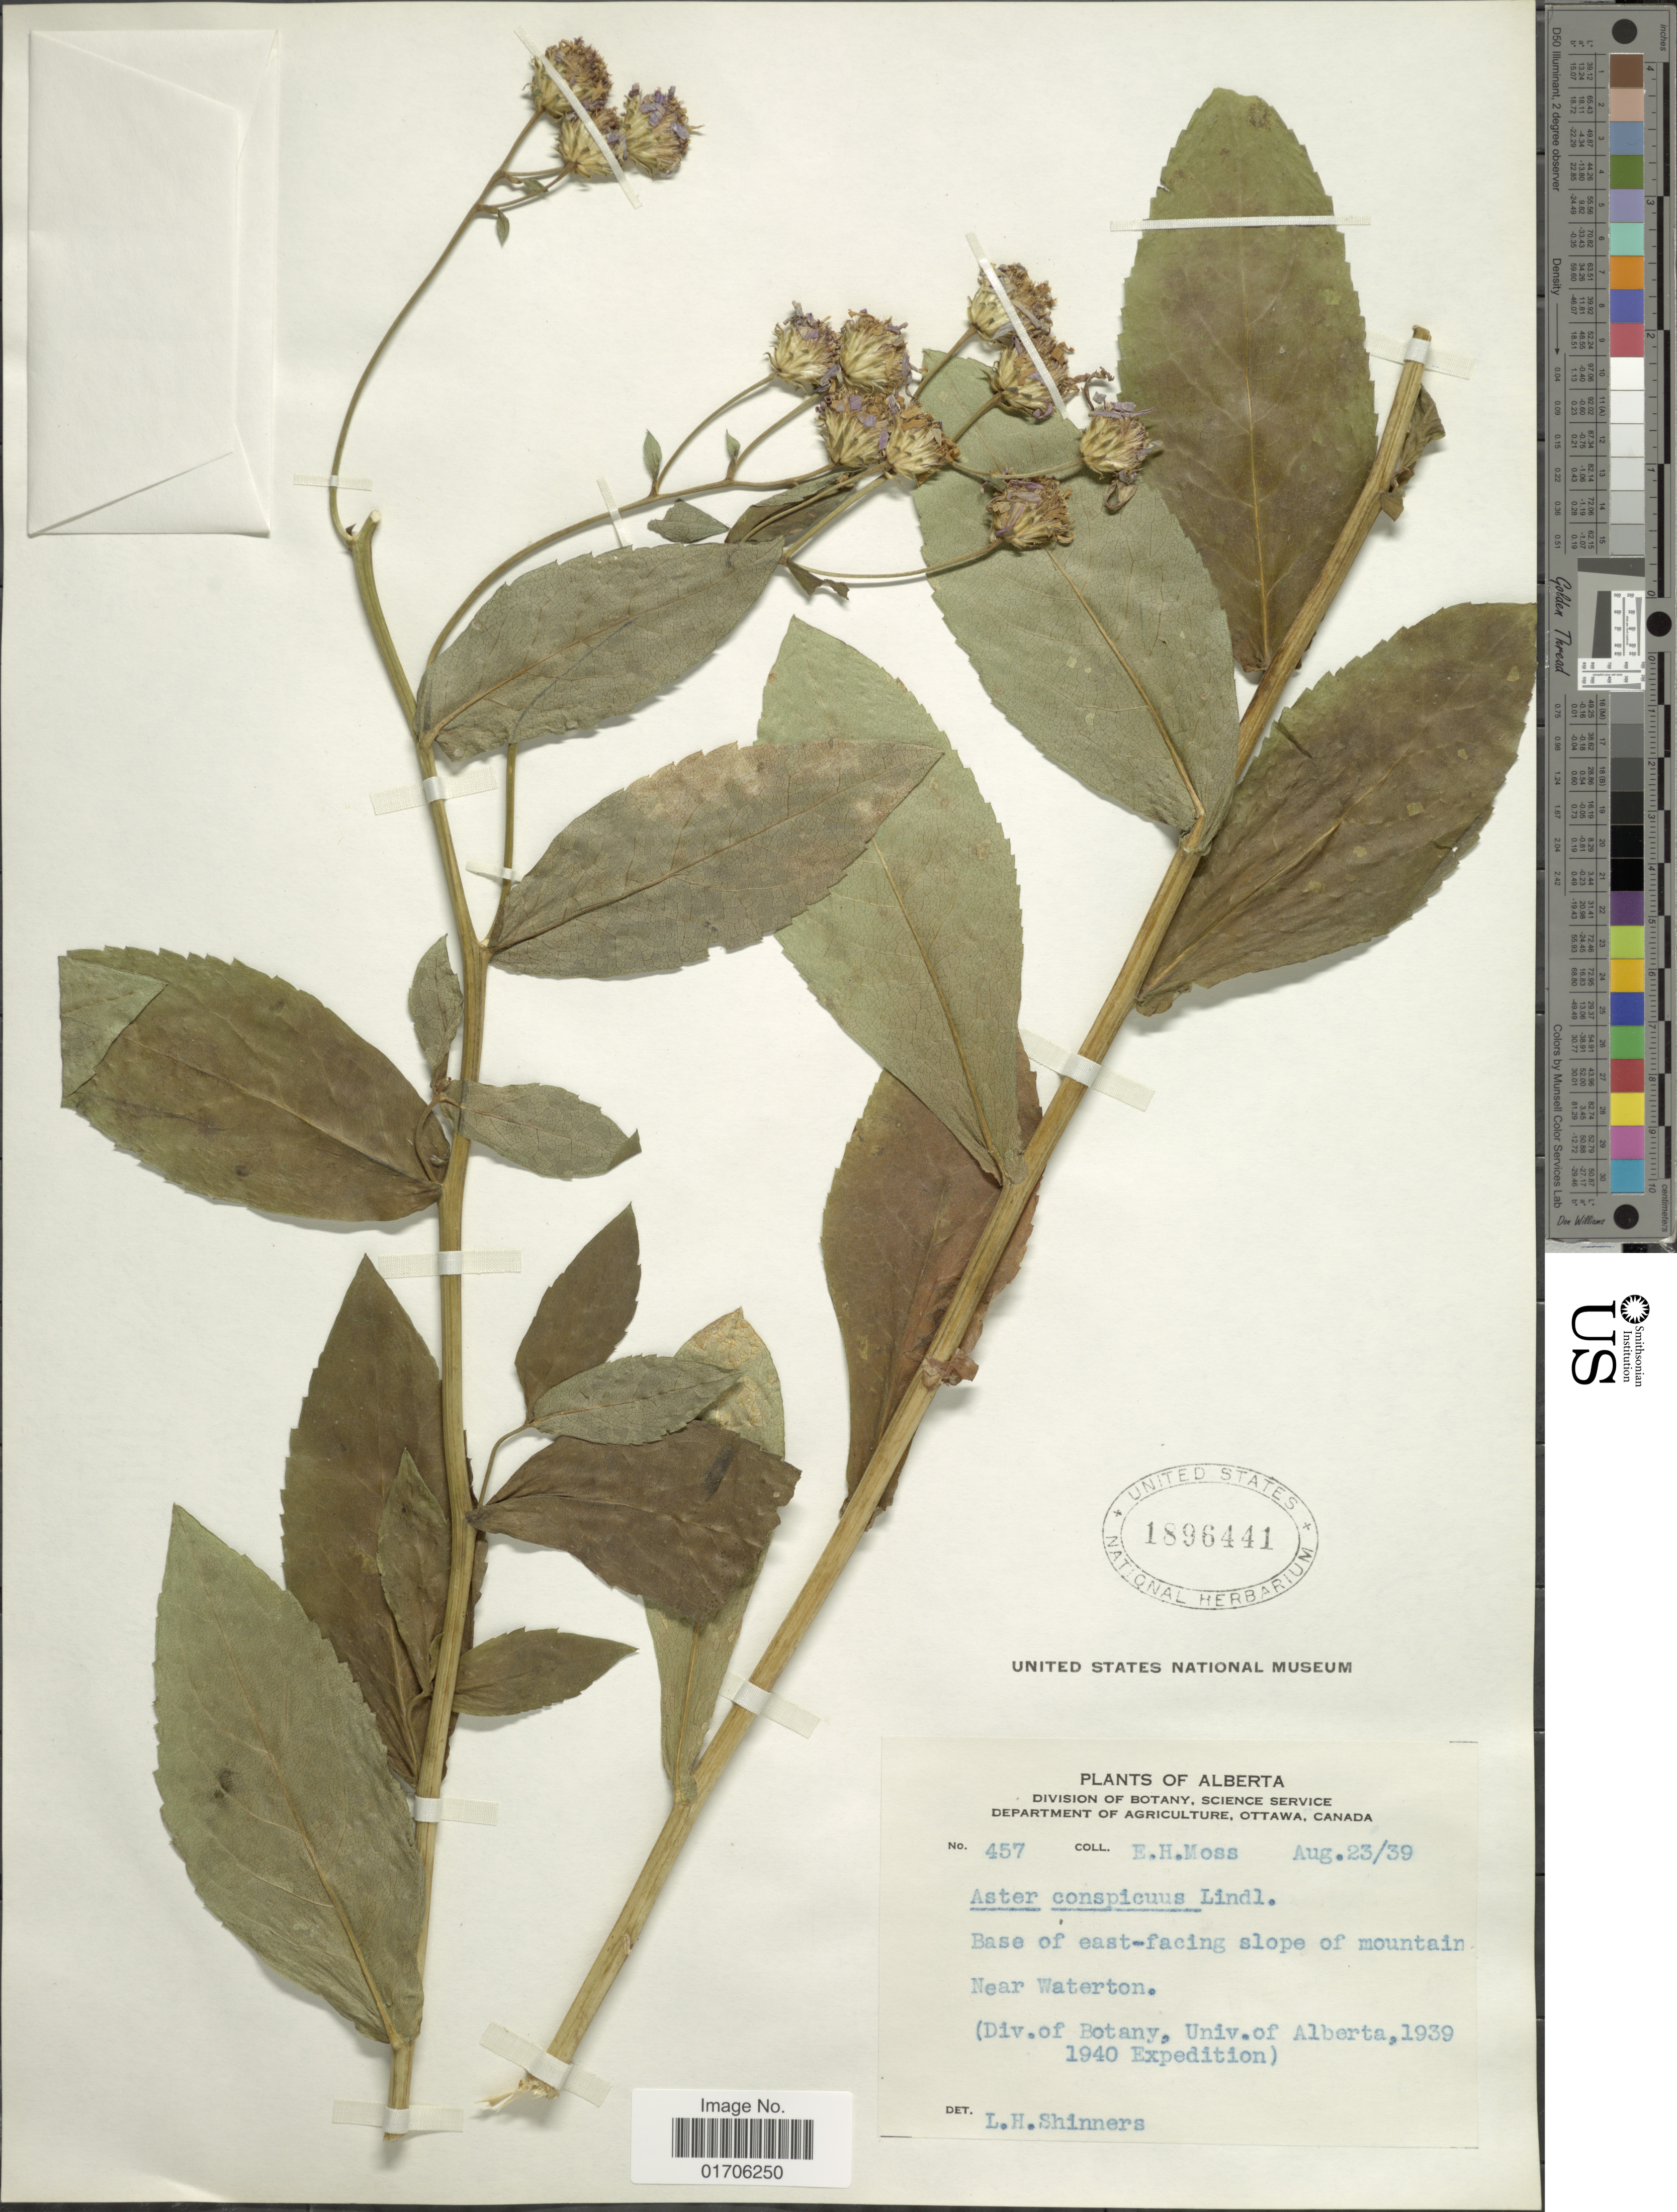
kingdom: Plantae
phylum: Tracheophyta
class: Magnoliopsida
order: Asterales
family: Asteraceae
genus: Eurybia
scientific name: Eurybia conspicua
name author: (Lindl.) G.L. Nesom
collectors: E. Moss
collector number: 457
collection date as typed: Transcribed d/m/y: 23/8/39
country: Canada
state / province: Alberta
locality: Alberta. Base of east-facing slope of mountain. Near Waterton.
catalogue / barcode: US 1896441